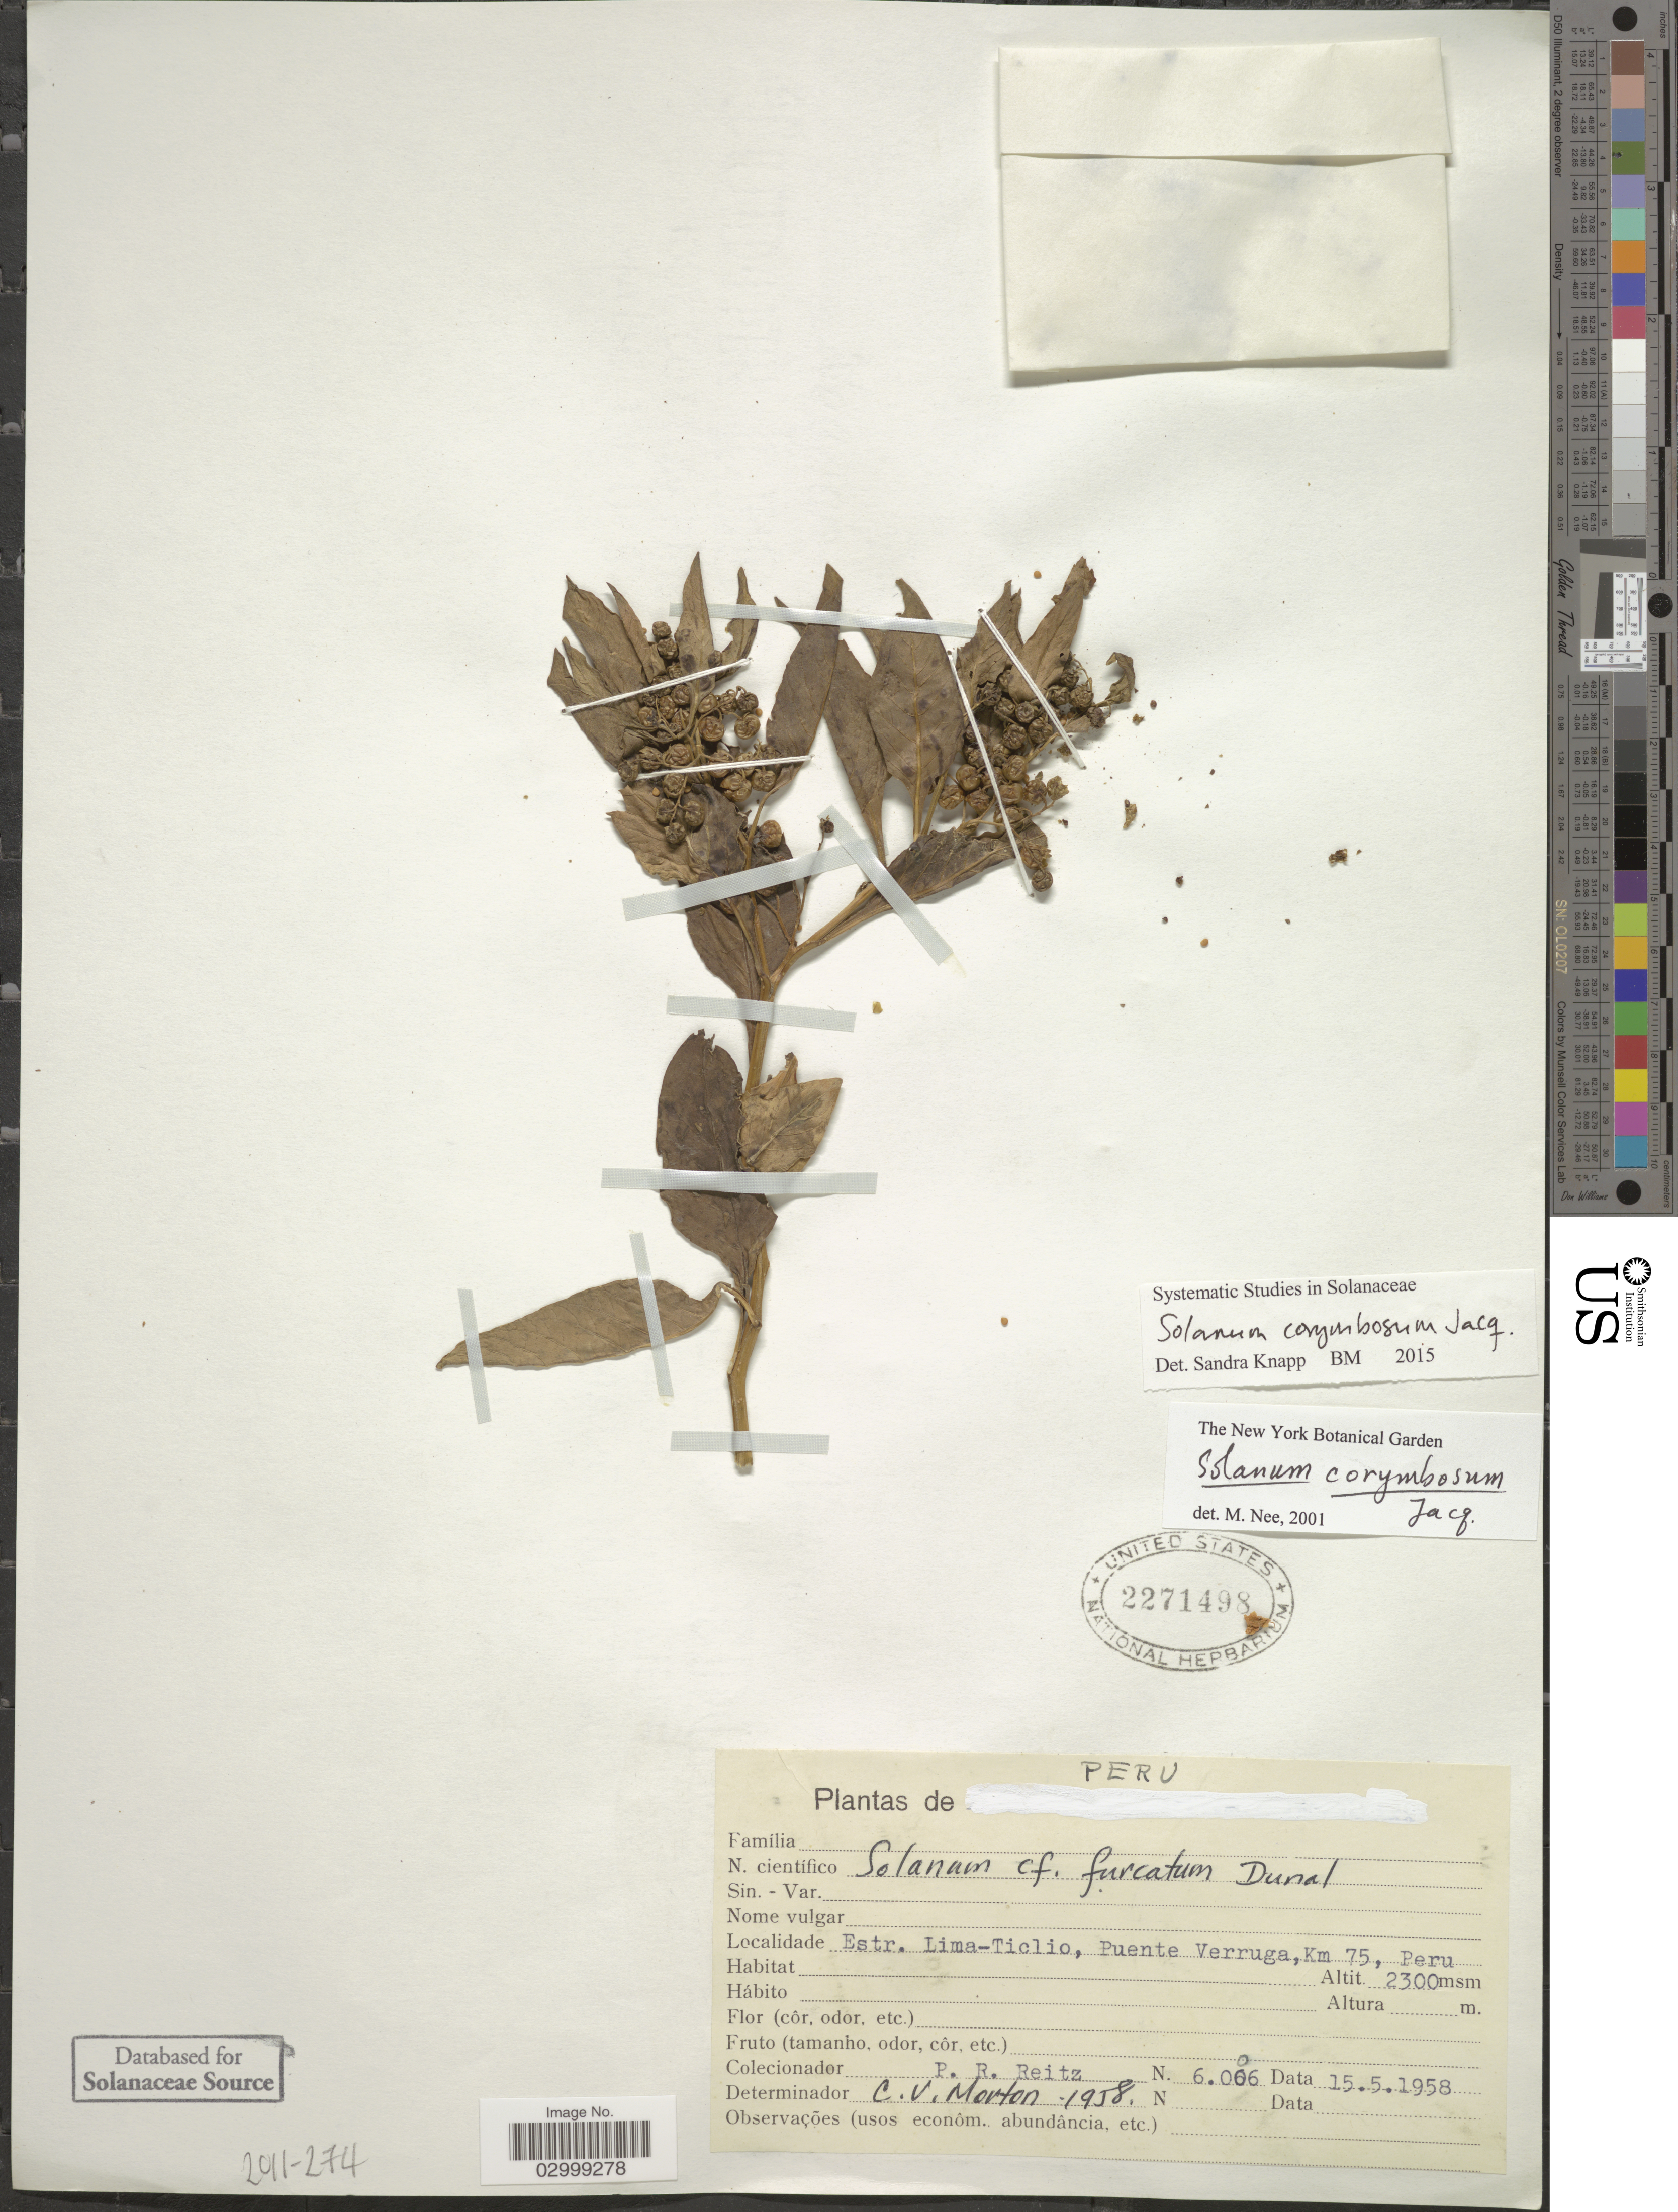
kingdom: Plantae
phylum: Tracheophyta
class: Magnoliopsida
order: Solanales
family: Solanaceae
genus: Solanum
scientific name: Solanum corymbosum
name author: Jacq.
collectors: R. Reitz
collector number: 6006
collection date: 1958-05-15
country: Peru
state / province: Lima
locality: Estr. Lima-Ticlio, Puente Verruga, Km 75.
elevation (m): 2300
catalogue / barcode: US 2271498